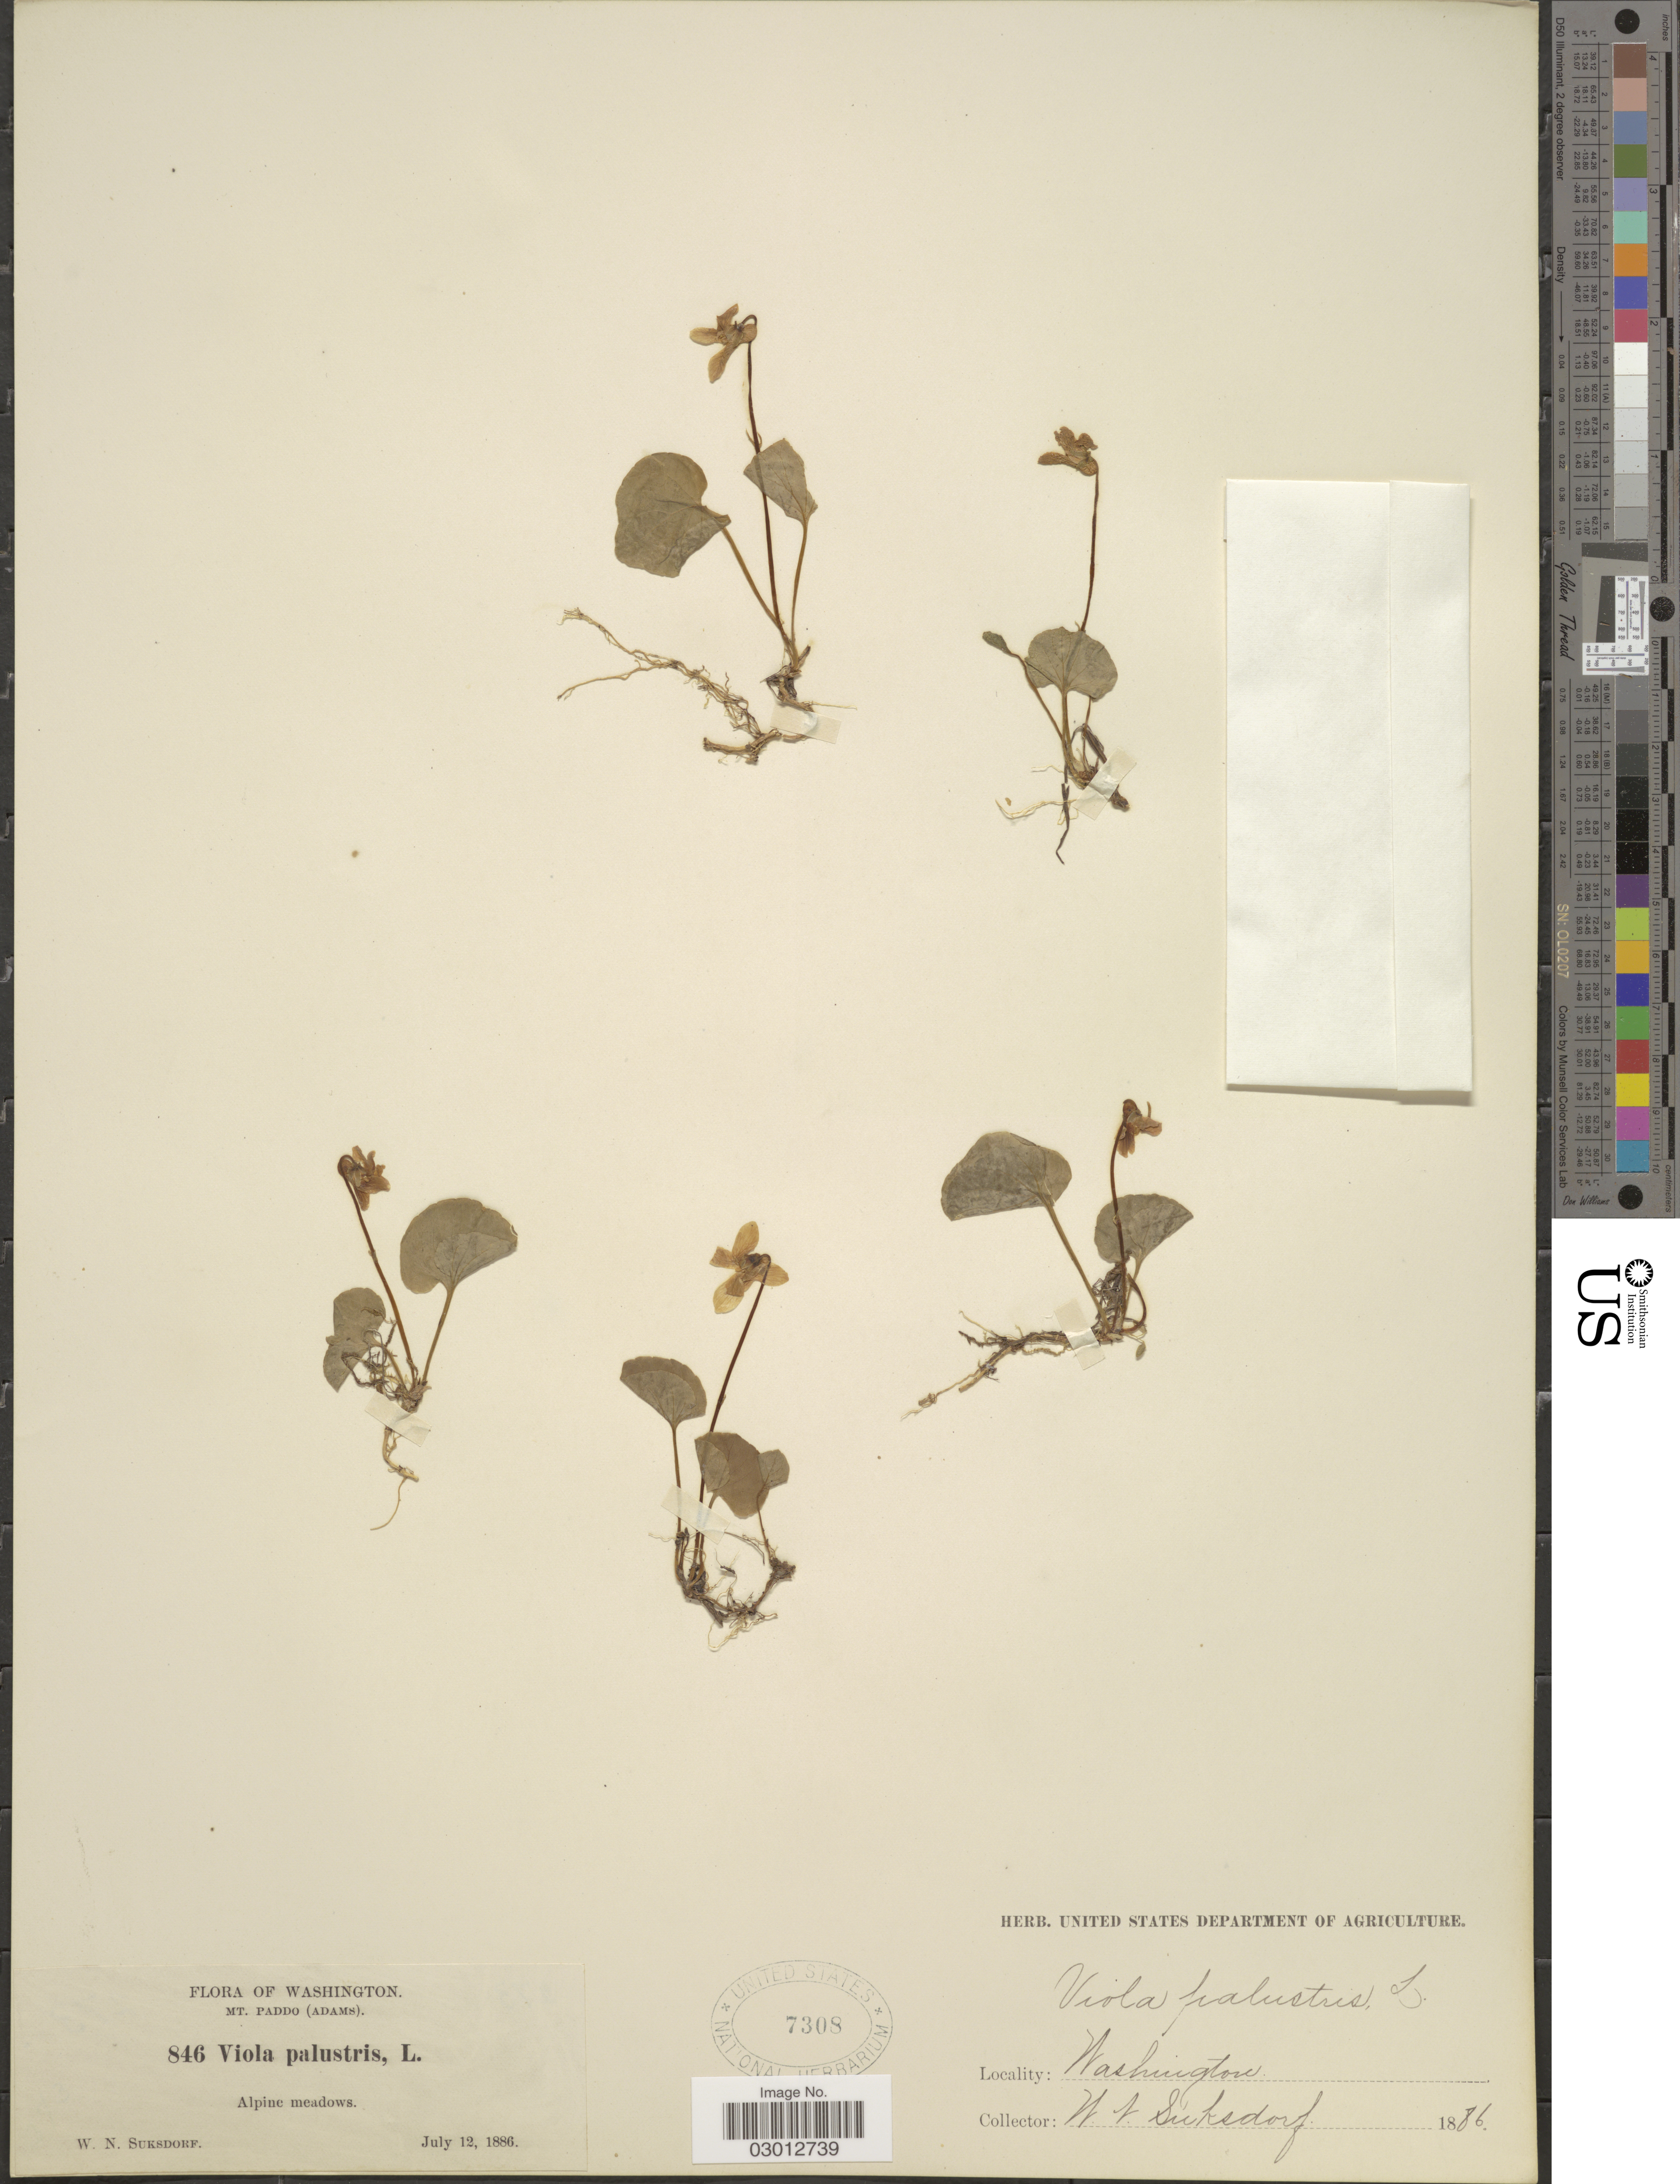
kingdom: Plantae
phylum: Tracheophyta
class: Magnoliopsida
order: Malpighiales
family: Violaceae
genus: Viola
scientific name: Viola palustris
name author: L.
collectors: W. N. Suksdorf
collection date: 1886-07-12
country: United States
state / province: Washington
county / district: Skamania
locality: Mt. Paddo (Adams).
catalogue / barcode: US 7308